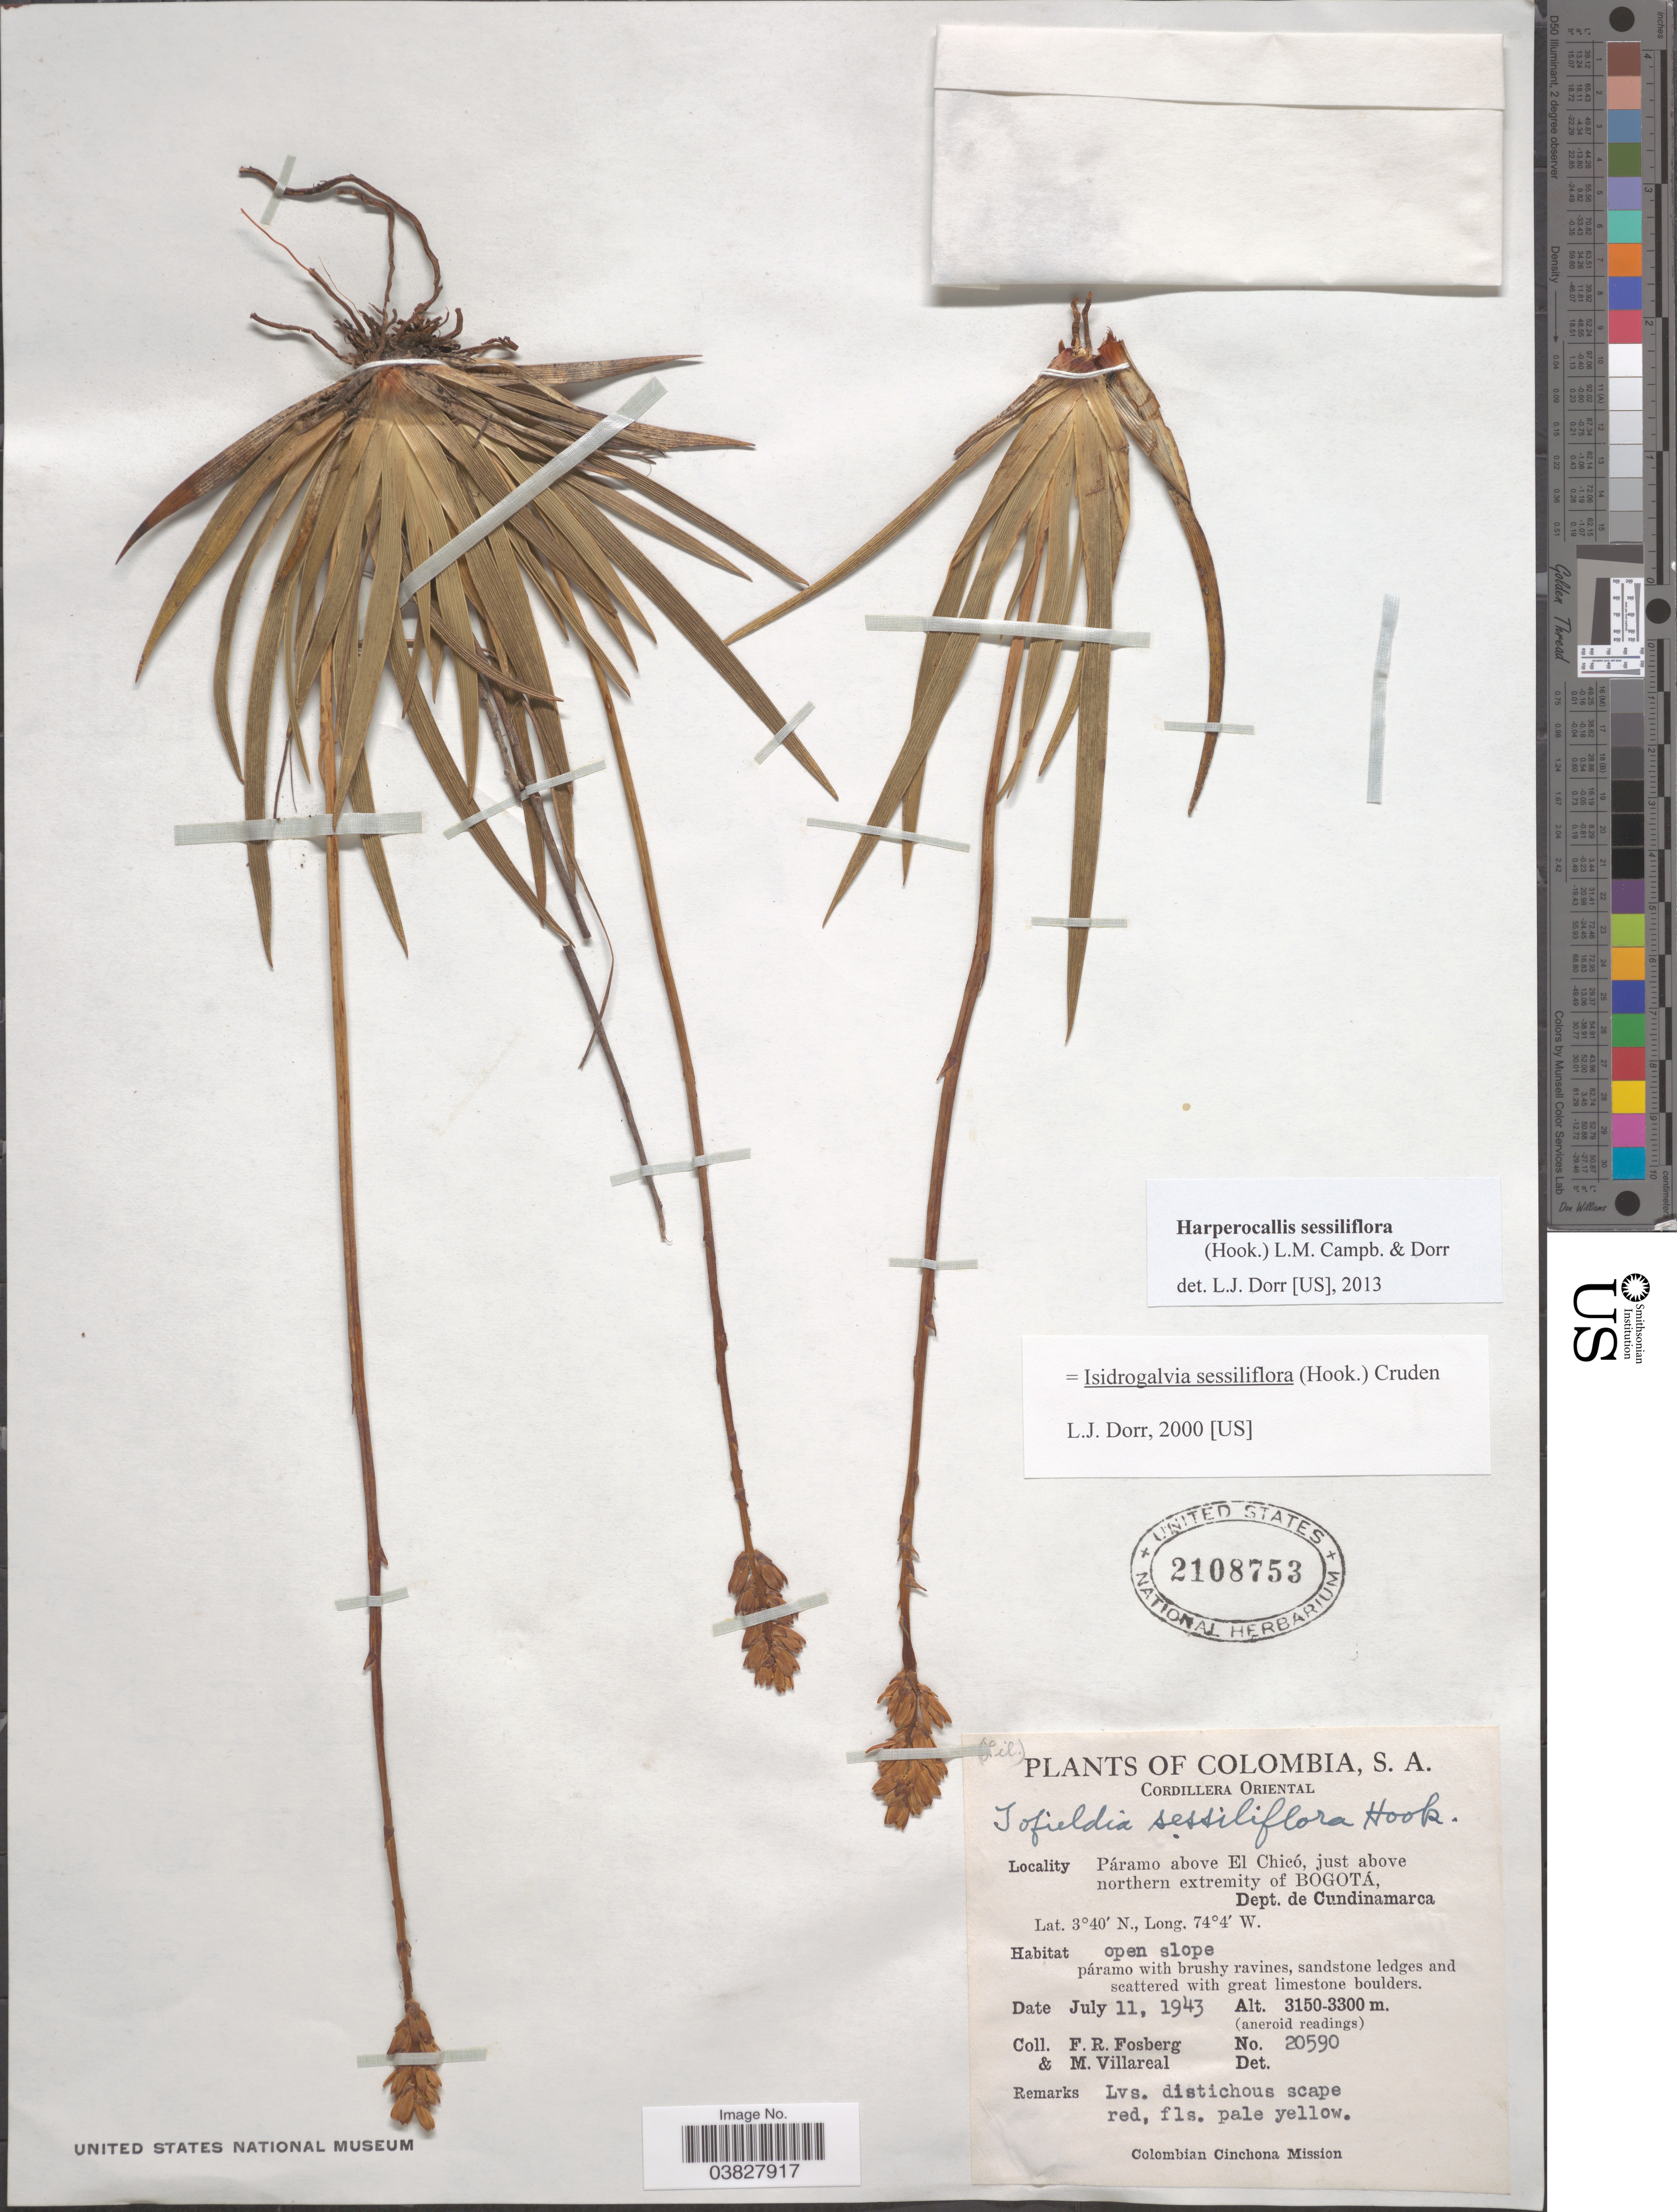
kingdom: Plantae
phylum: Tracheophyta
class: Liliopsida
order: Alismatales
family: Tofieldiaceae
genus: Harperocallis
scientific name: Harperocallis sessiliflora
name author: (Hook.) L.M. Campb. & Dorr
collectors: F. R. Fosberg & M. Villareal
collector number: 20590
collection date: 1943-07-11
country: Colombia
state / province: Cundinamarca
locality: Cordillera Oriental. Páramo above El Chicó, just above northern extremity of Bogotá, Dept. de Cundinamarca. Open slope.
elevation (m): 3150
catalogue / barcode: US 2108753